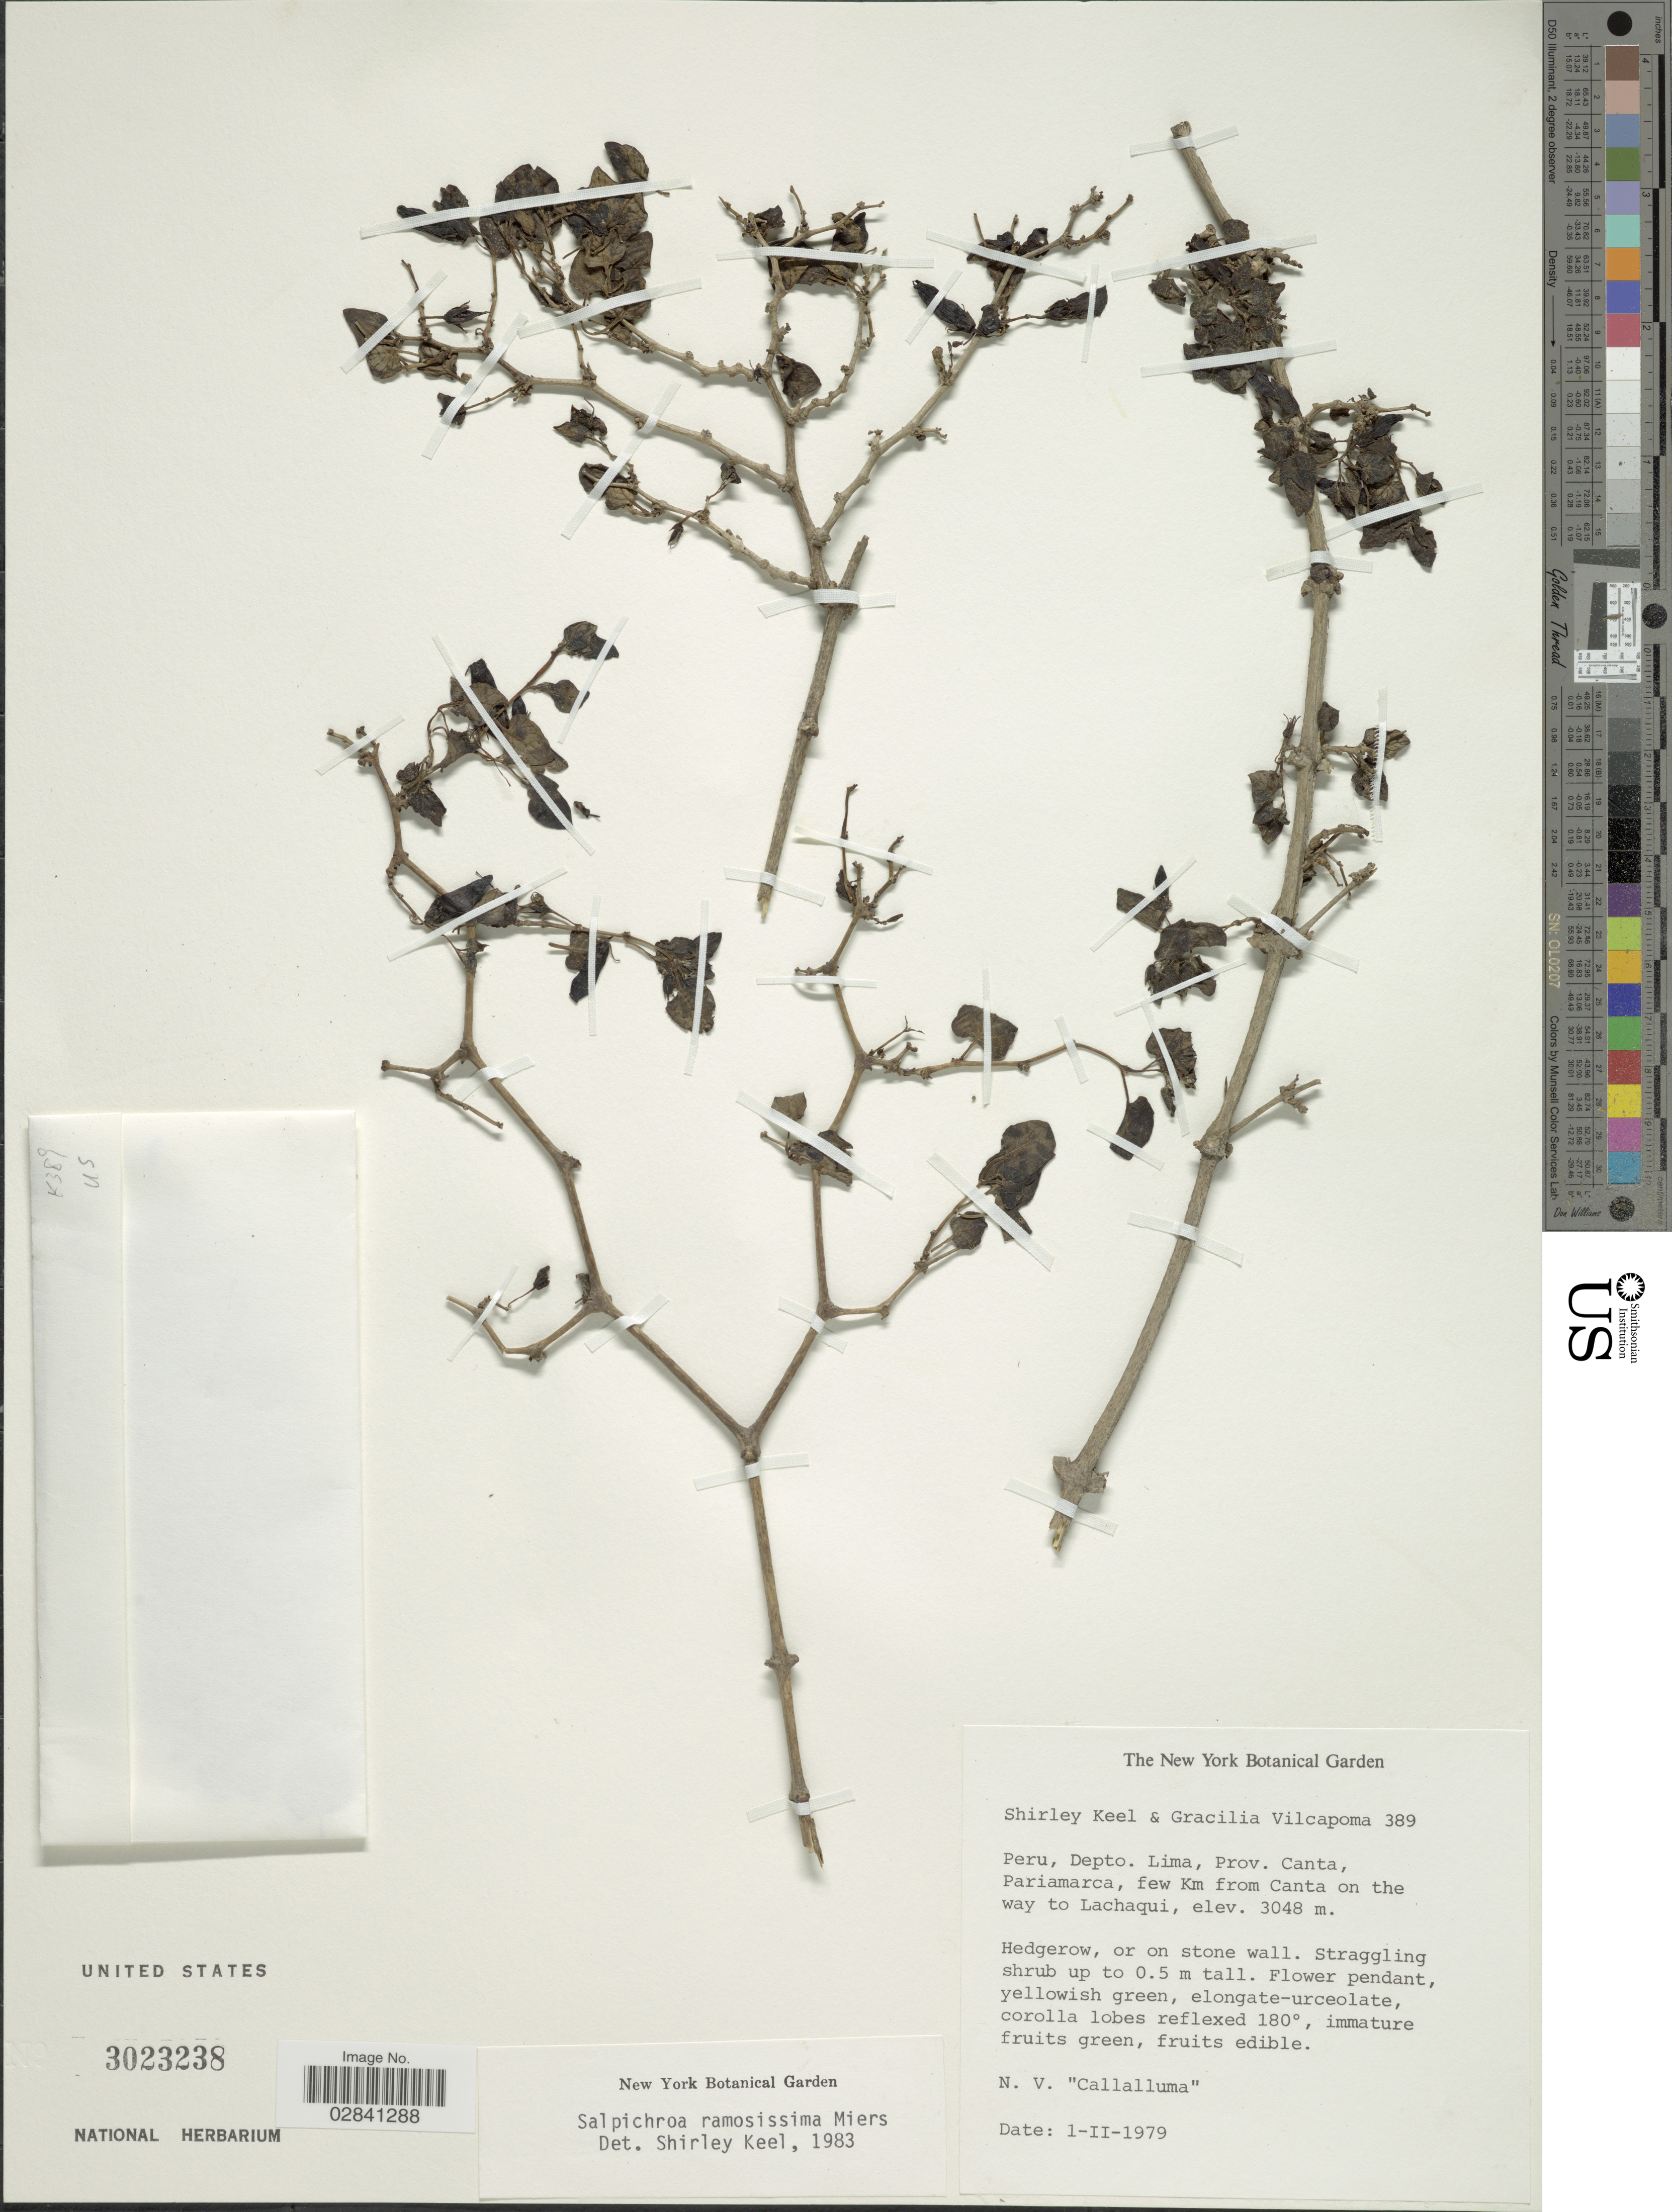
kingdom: Plantae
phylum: Tracheophyta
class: Magnoliopsida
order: Solanales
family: Solanaceae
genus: Salpichroa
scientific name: Salpichroa ramosissima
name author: Miers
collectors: S. Keel & G. Vilcapoma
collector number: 389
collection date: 1979-02-01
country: Peru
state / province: Lima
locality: Depto. Lima, Prov. Canta, Pariamarca, few Km from Canta on the way to Lachaqui.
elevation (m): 3048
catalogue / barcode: US 3023238